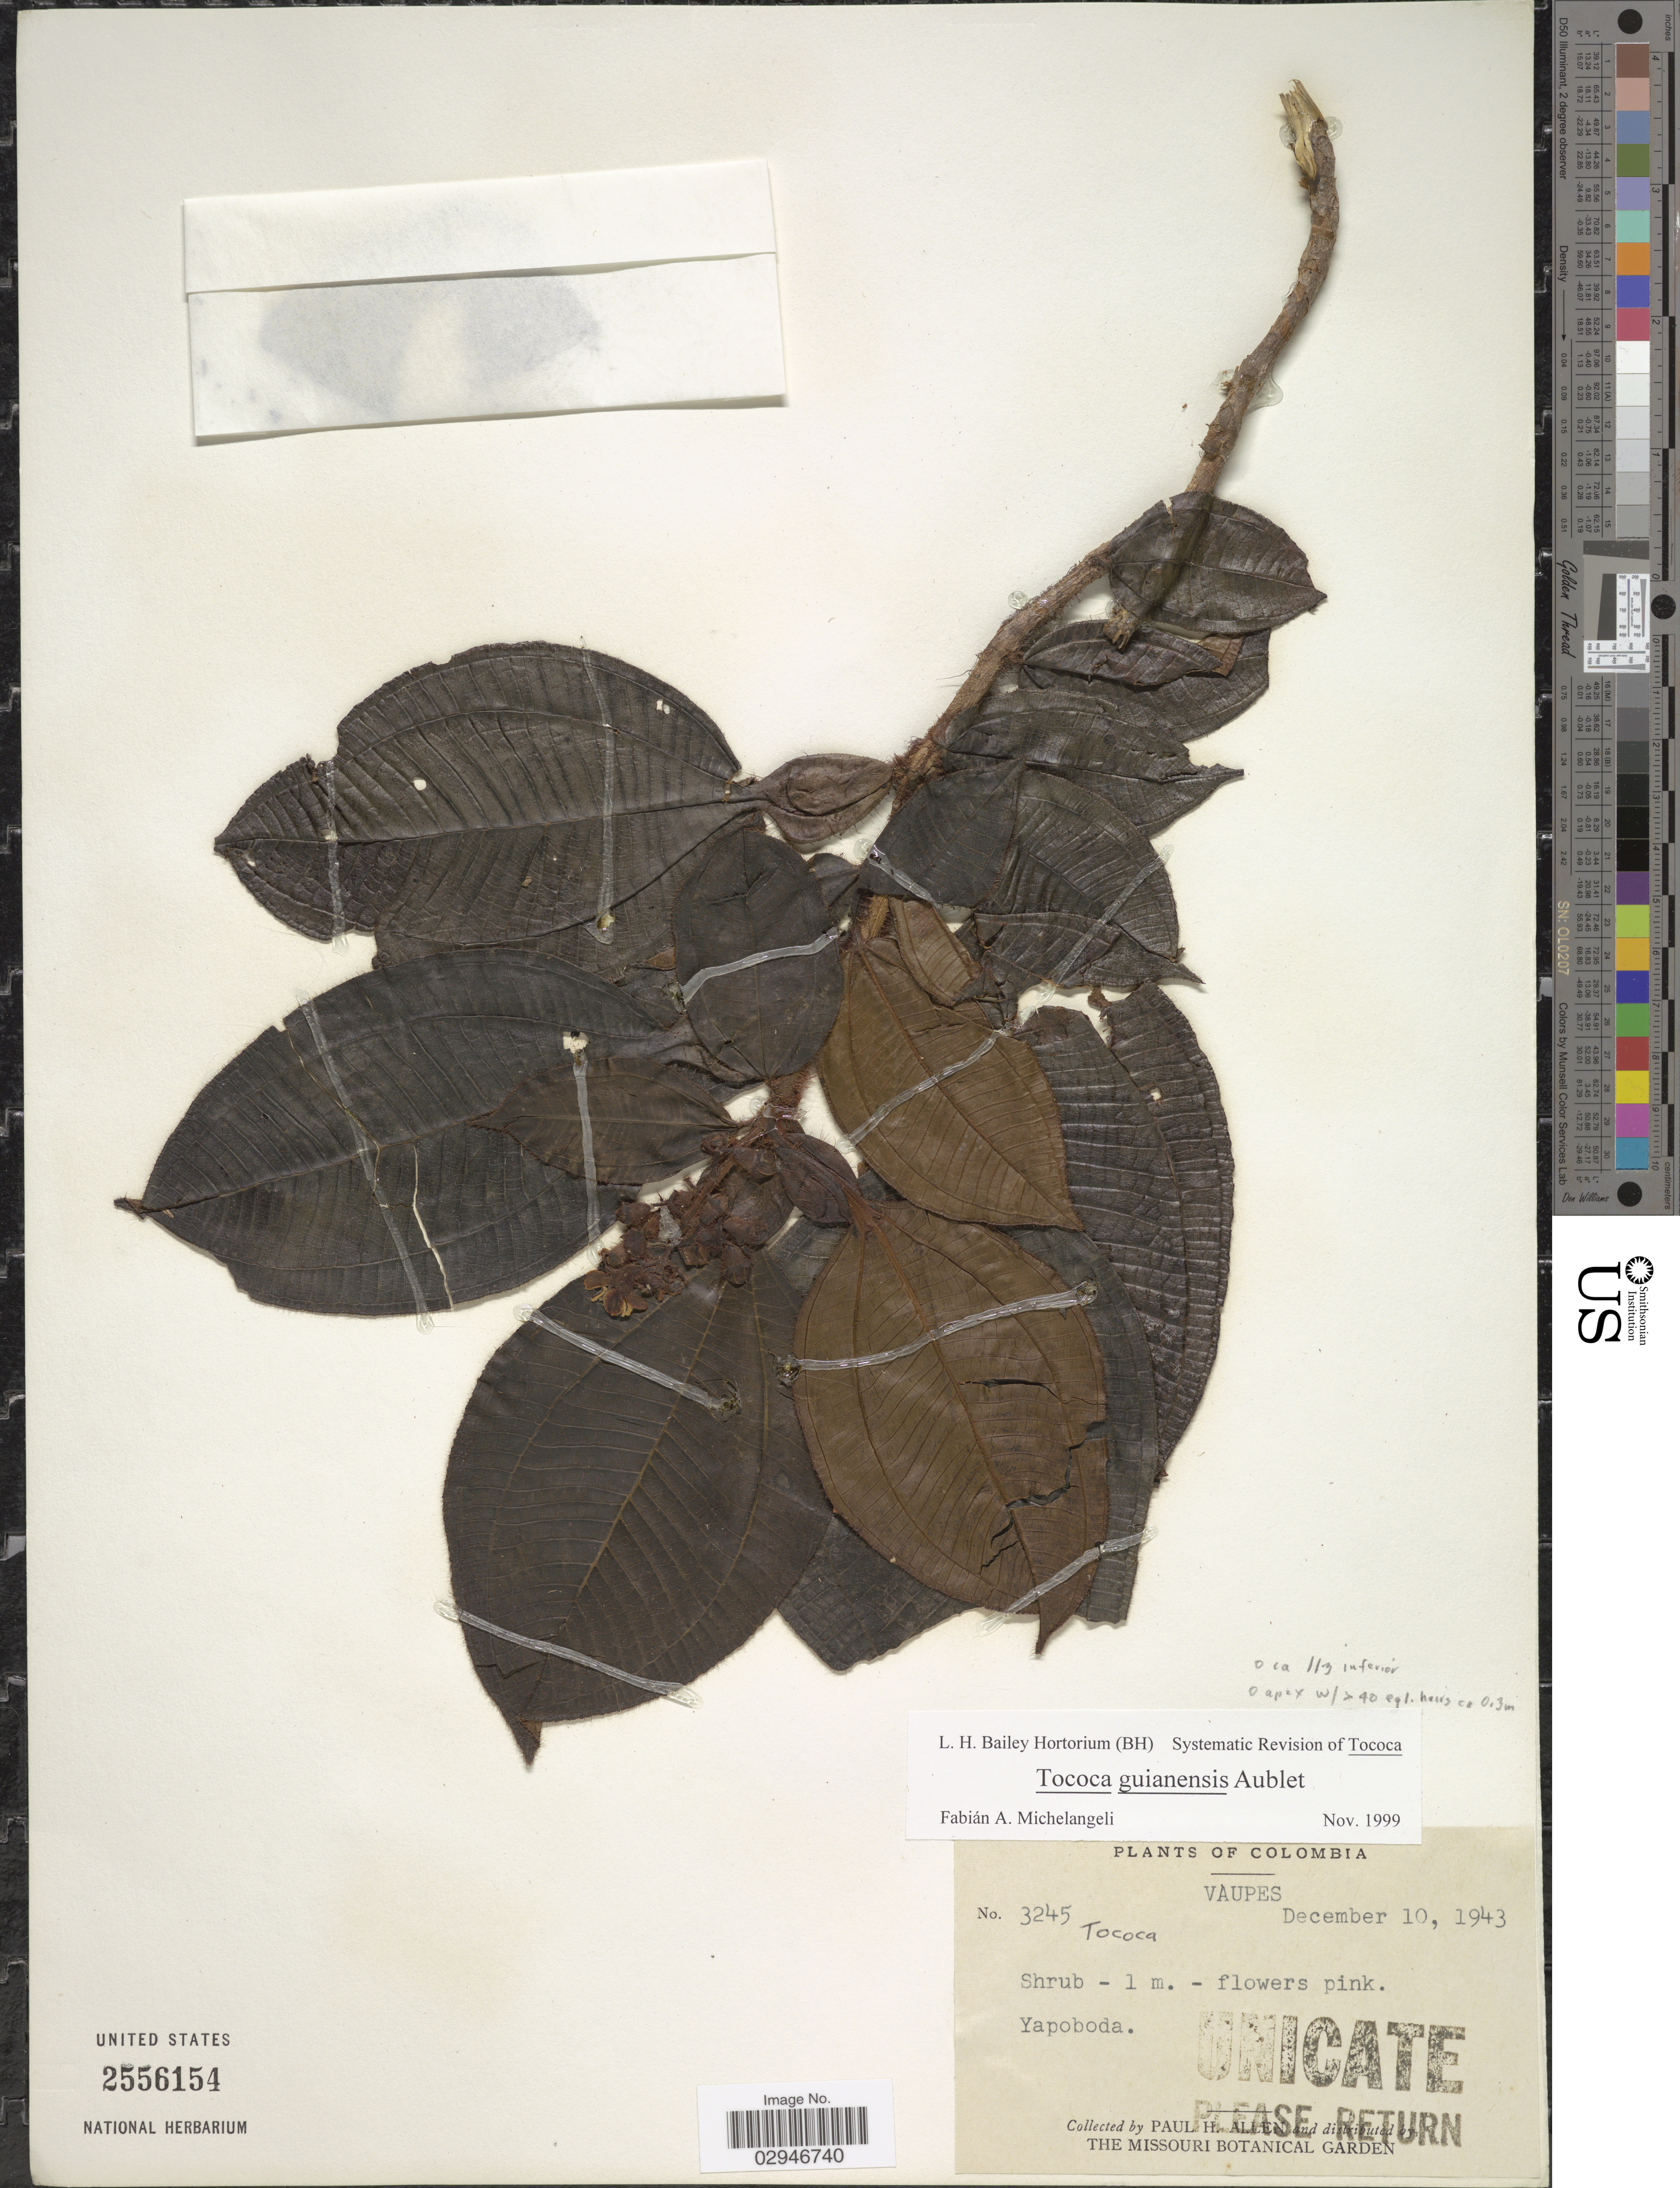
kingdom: Plantae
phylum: Tracheophyta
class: Magnoliopsida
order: Myrtales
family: Melastomataceae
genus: Tococa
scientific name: Tococa guianensis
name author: Aubl.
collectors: P. H. Allen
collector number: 3245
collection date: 1943-12-10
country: Colombia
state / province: Vaupés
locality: Vaupes. Yapoboda.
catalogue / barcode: US 2556154